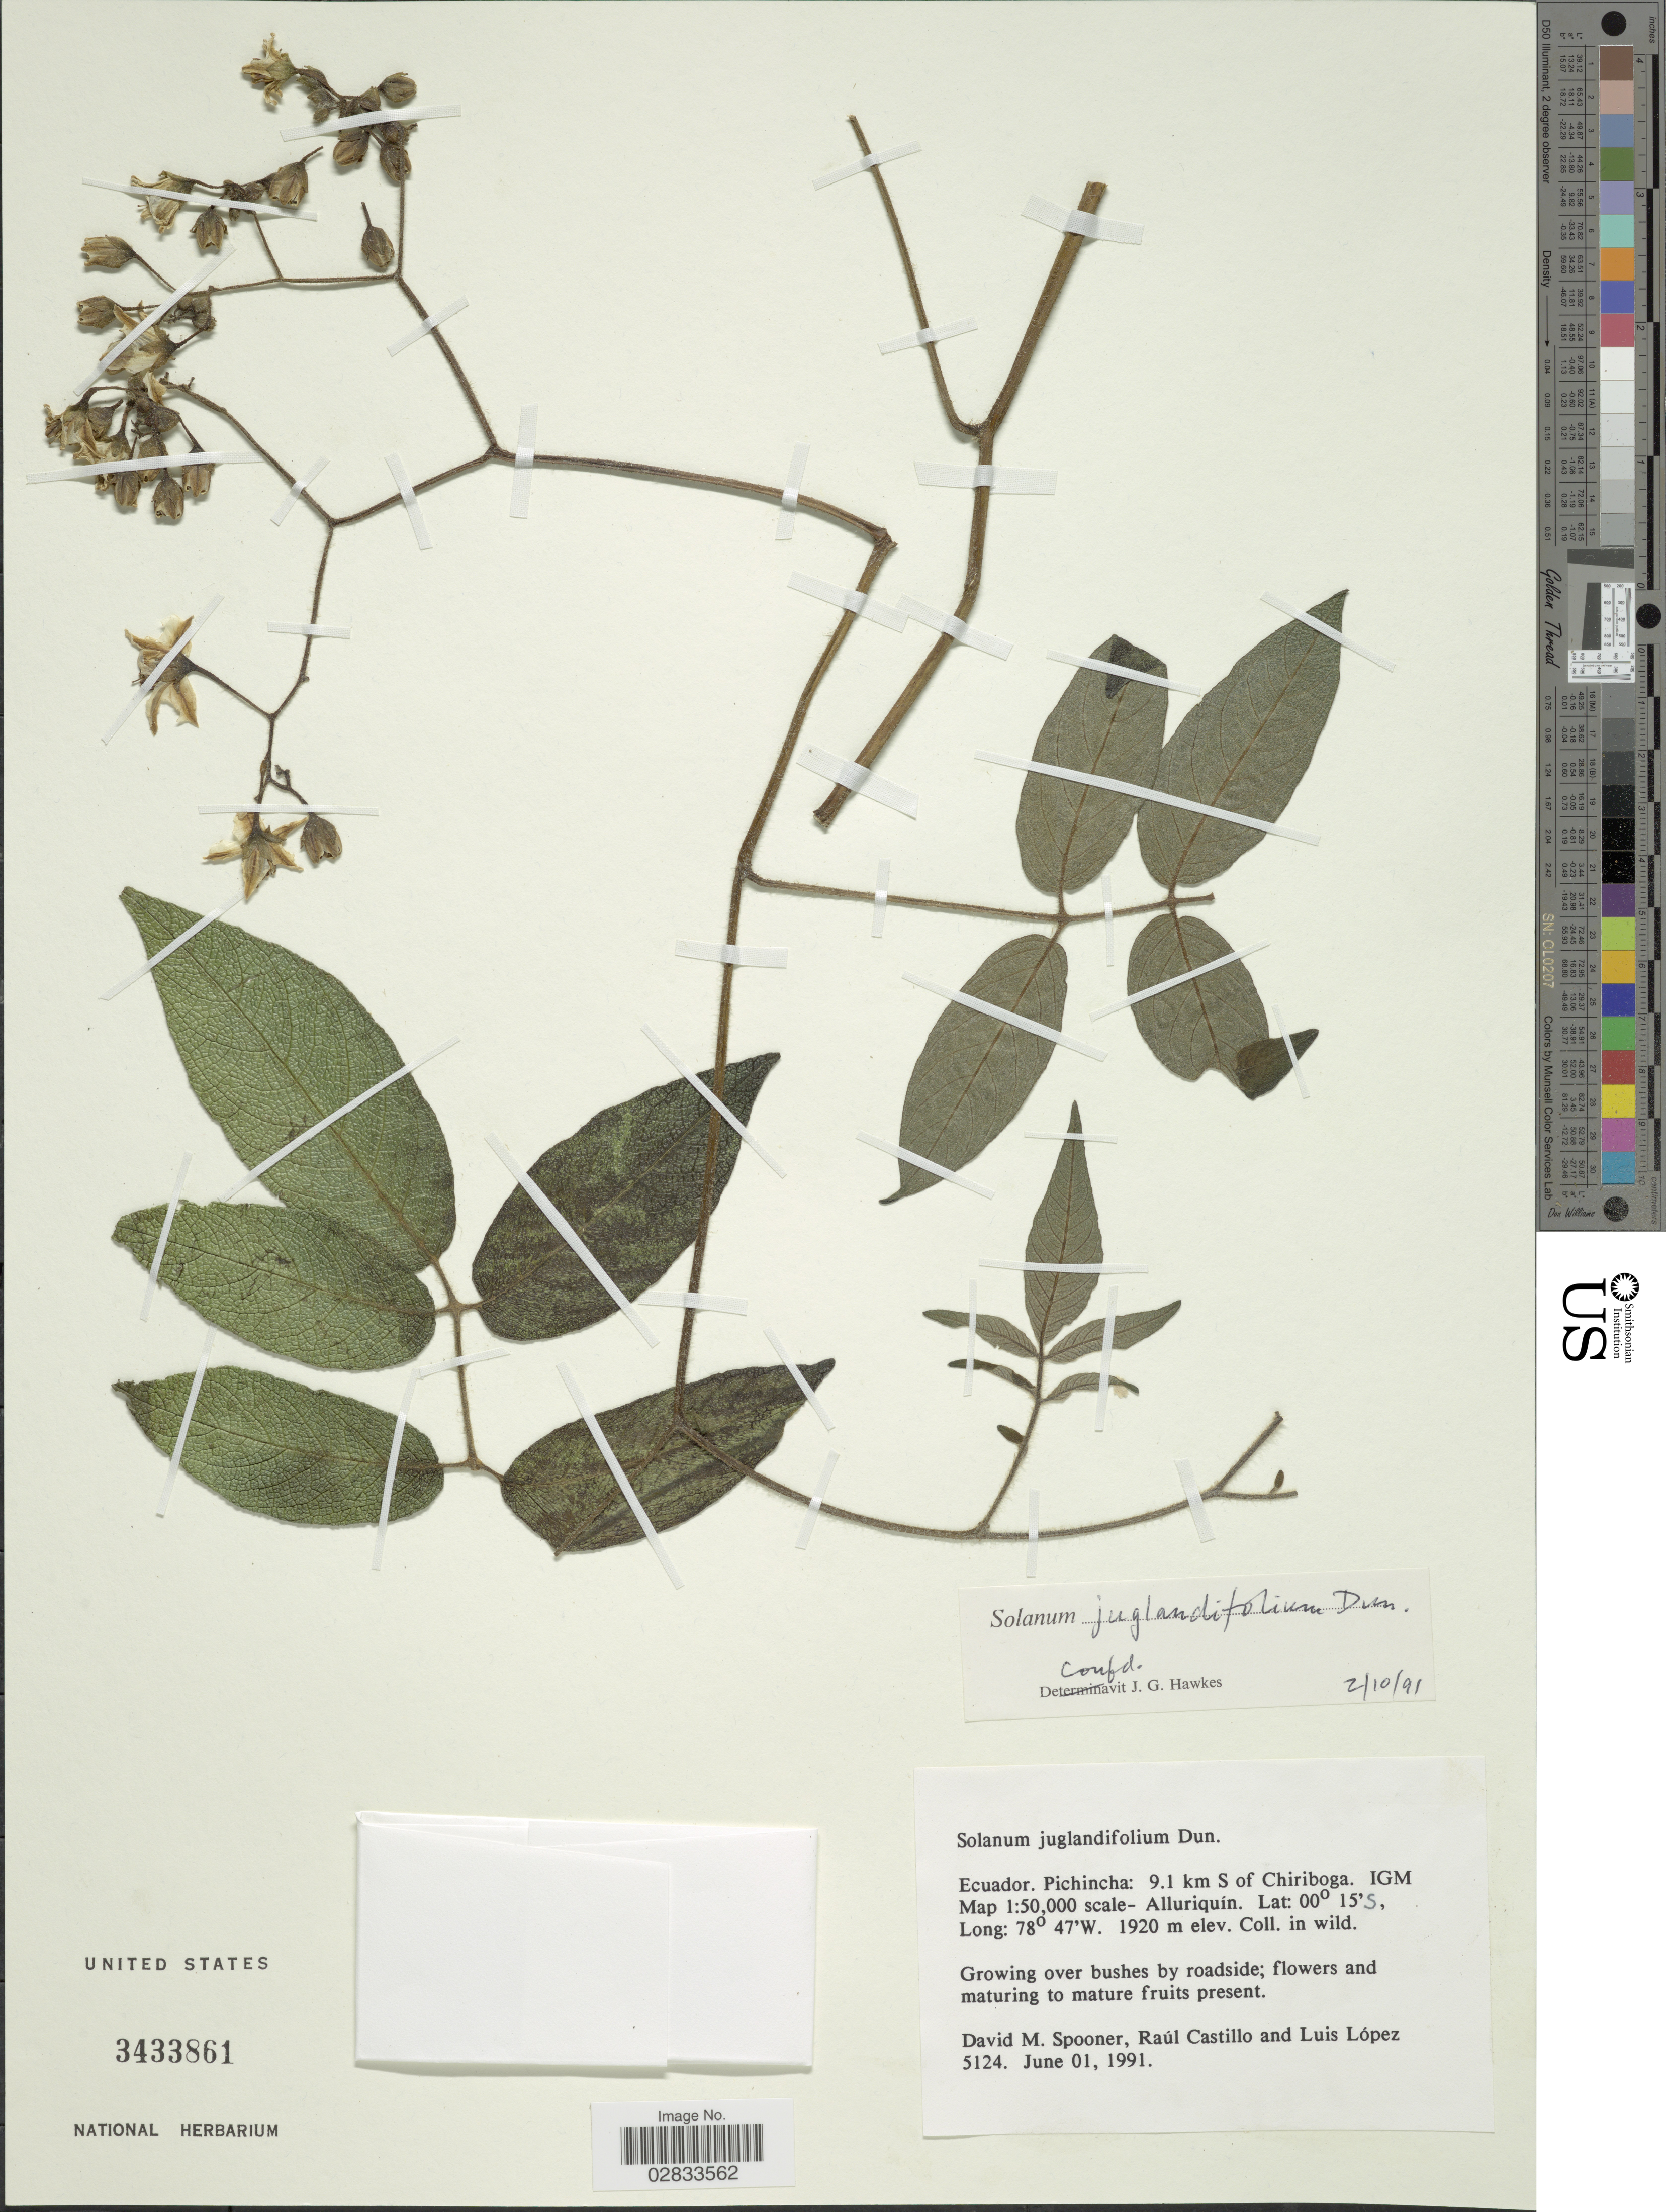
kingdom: Plantae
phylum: Tracheophyta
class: Magnoliopsida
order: Solanales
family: Solanaceae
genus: Solanum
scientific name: Solanum juglandifolium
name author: Dunal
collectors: D. Spooner, R. Castillo & L. López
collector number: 5124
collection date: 1991-06-01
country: Ecuador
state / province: Pichincha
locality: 9.1 km S of Chiriboga. IGM Map 1:50,000 scale-Alluriquín.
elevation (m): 1920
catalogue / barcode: US 3433861